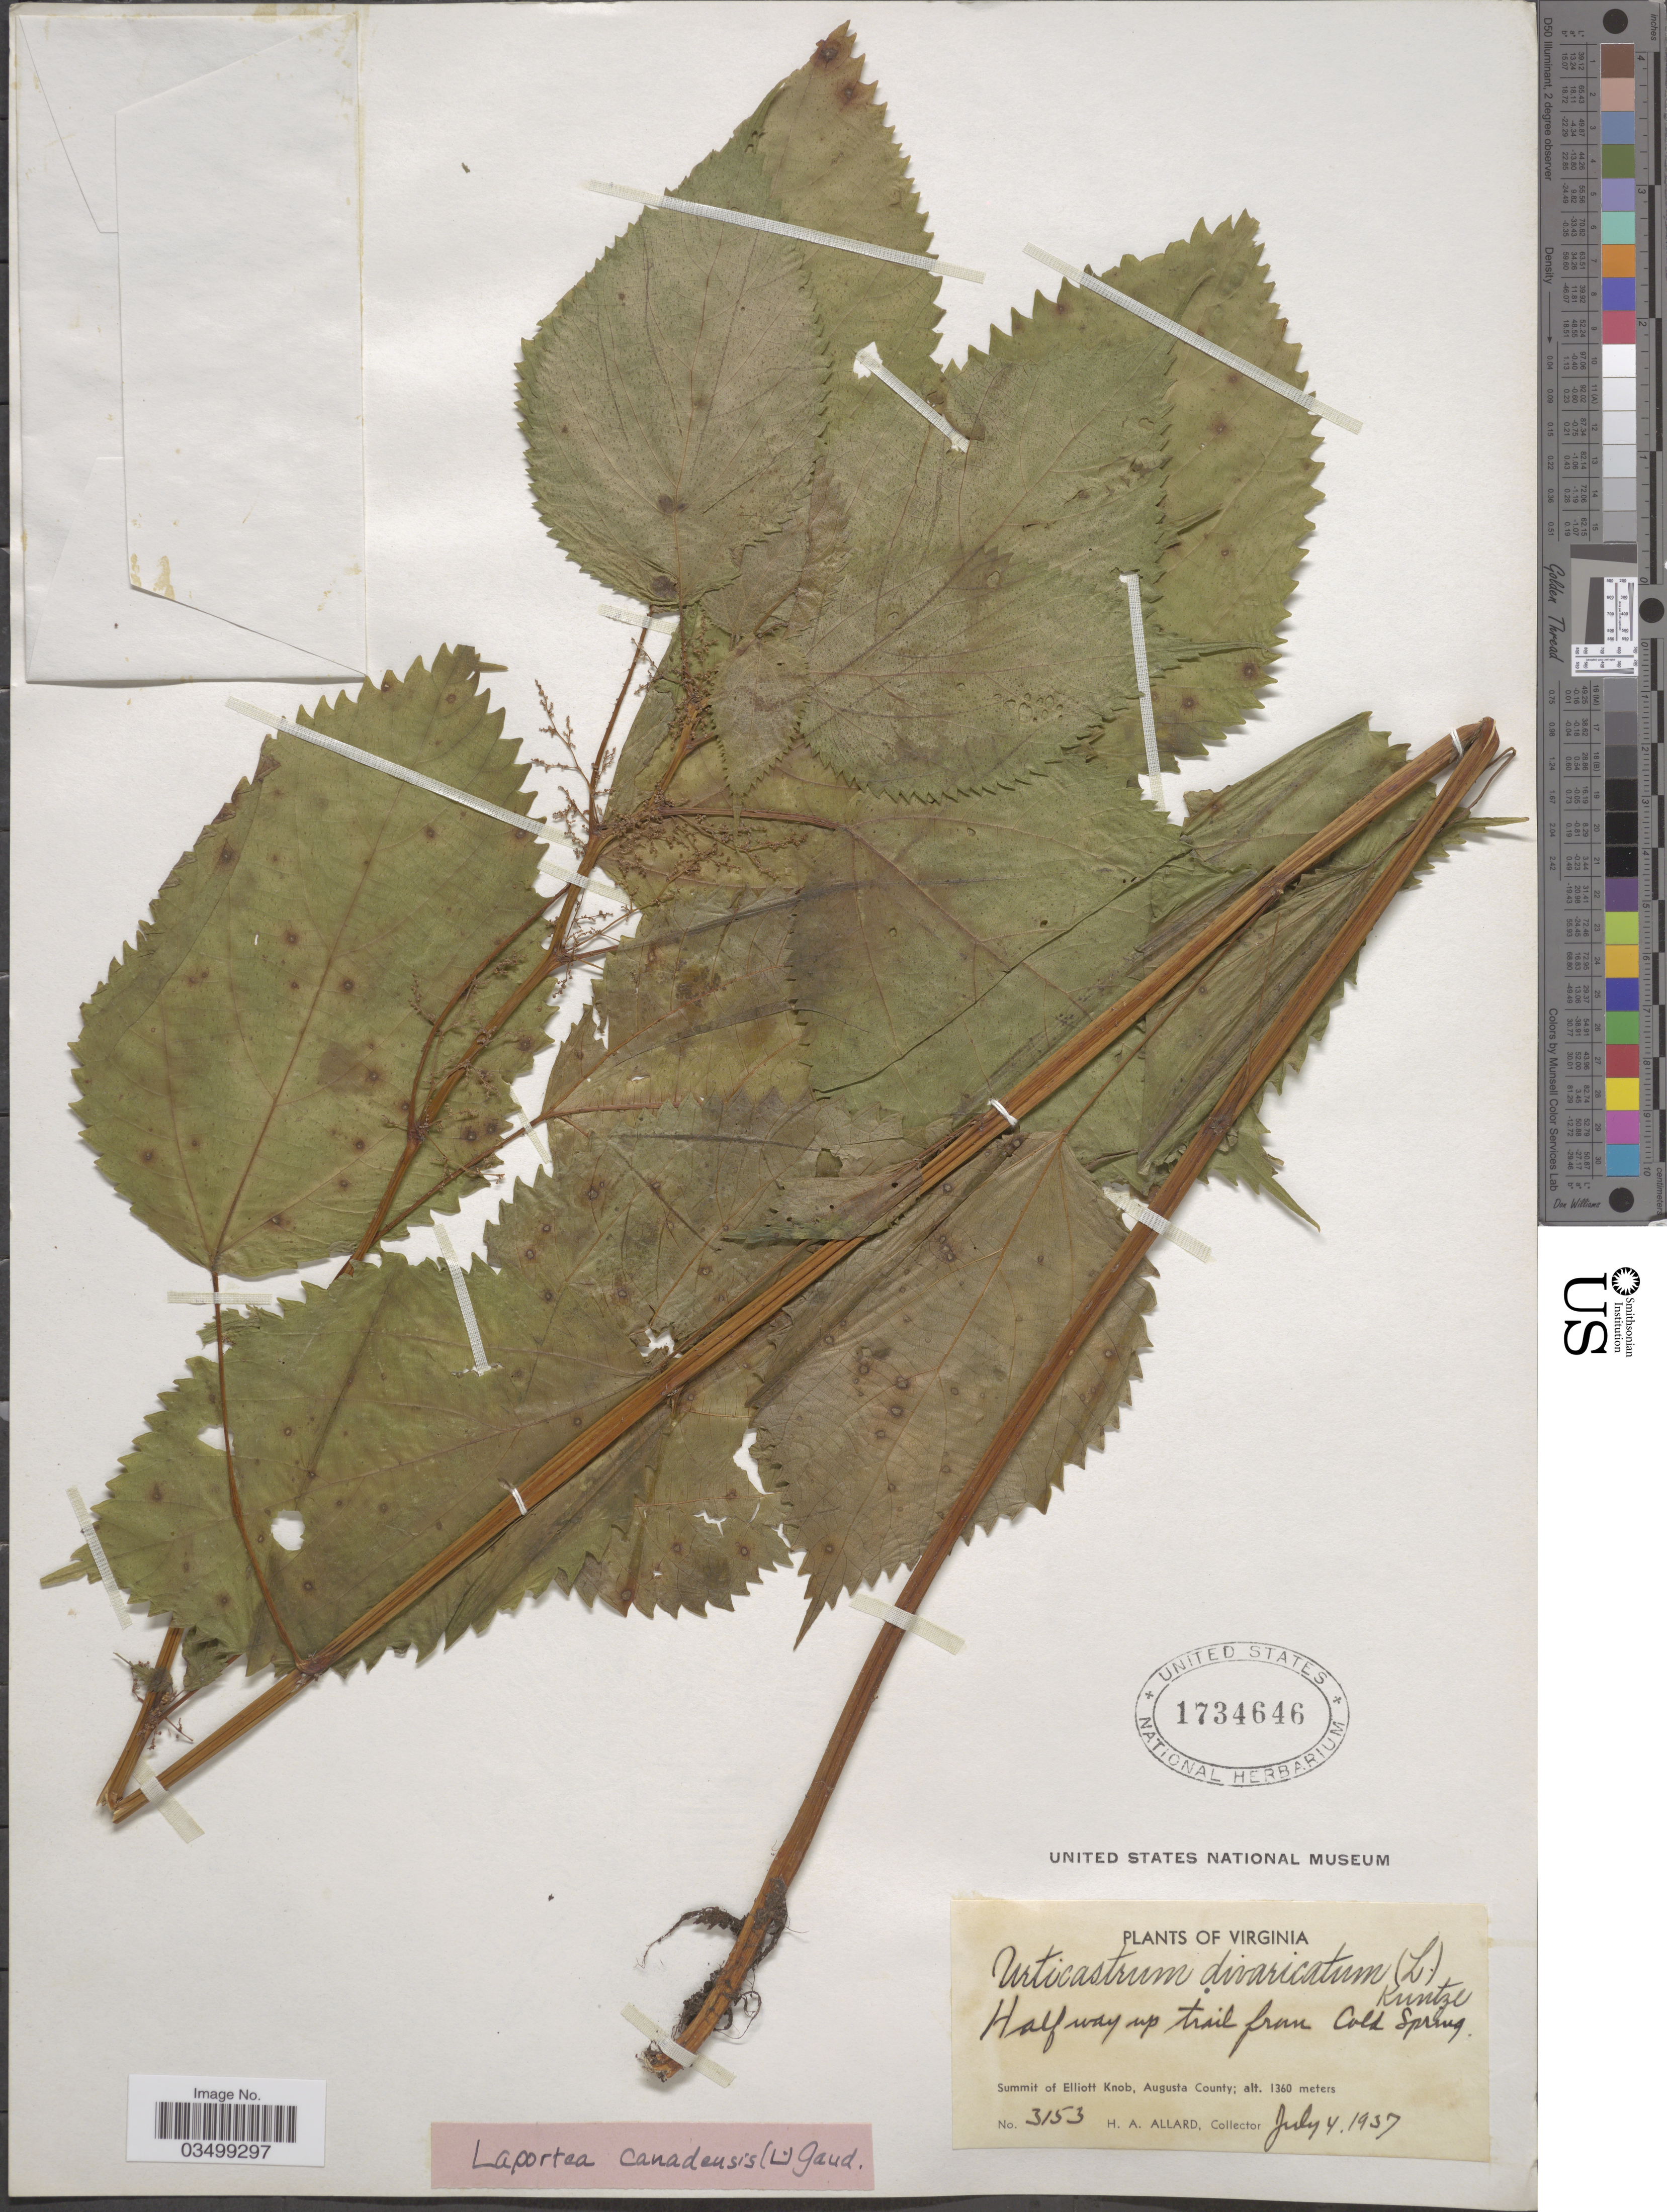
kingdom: Plantae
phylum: Tracheophyta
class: Magnoliopsida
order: Rosales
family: Urticaceae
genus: Laportea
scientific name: Laportea canadensis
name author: (L.) Wedd.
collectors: H. A. Allard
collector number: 3153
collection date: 1937-07-04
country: United States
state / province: Virginia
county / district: Augusta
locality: Half way up trail from Cold Spring. Summit of Elliott Knob, Augusta County.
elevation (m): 1360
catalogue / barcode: US 1734646